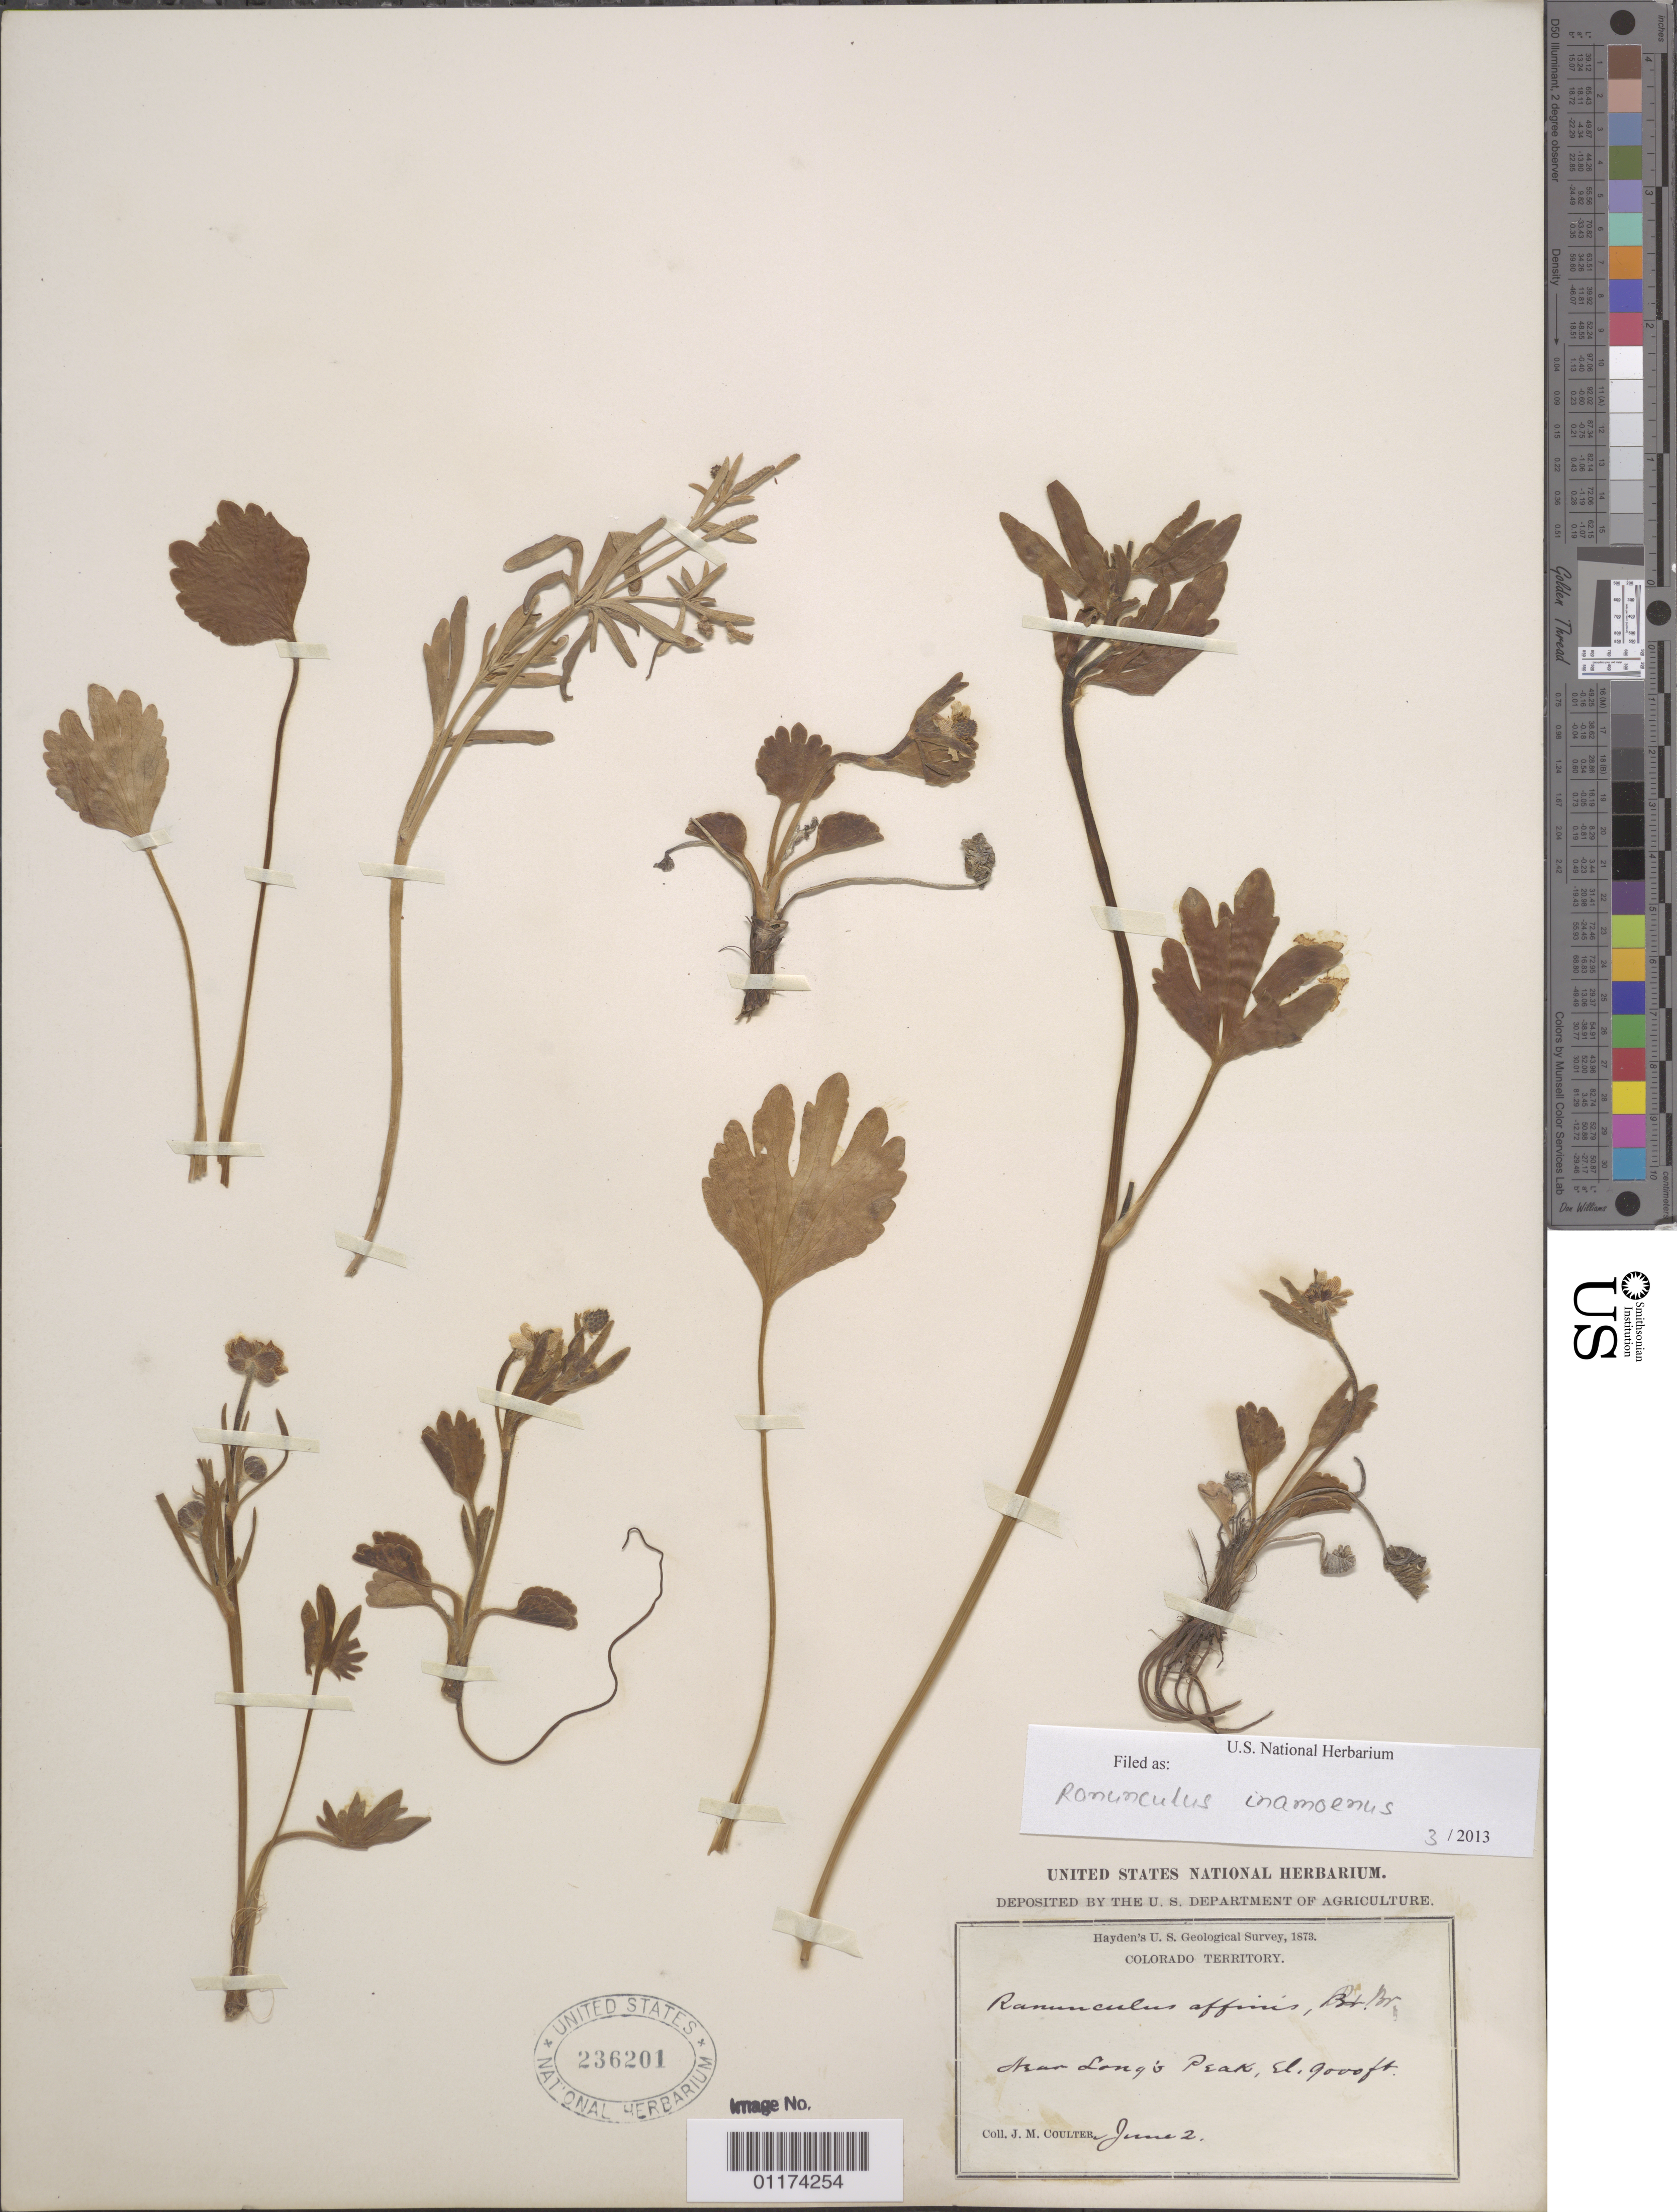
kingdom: Plantae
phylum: Tracheophyta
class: Magnoliopsida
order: Ranunculales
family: Ranunculaceae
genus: Ranunculus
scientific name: Ranunculus inamoenus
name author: Greene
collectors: J. M. Coulter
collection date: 1873-06-02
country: United States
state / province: Colorado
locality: Long's Peak.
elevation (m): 2743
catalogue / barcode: US 236201